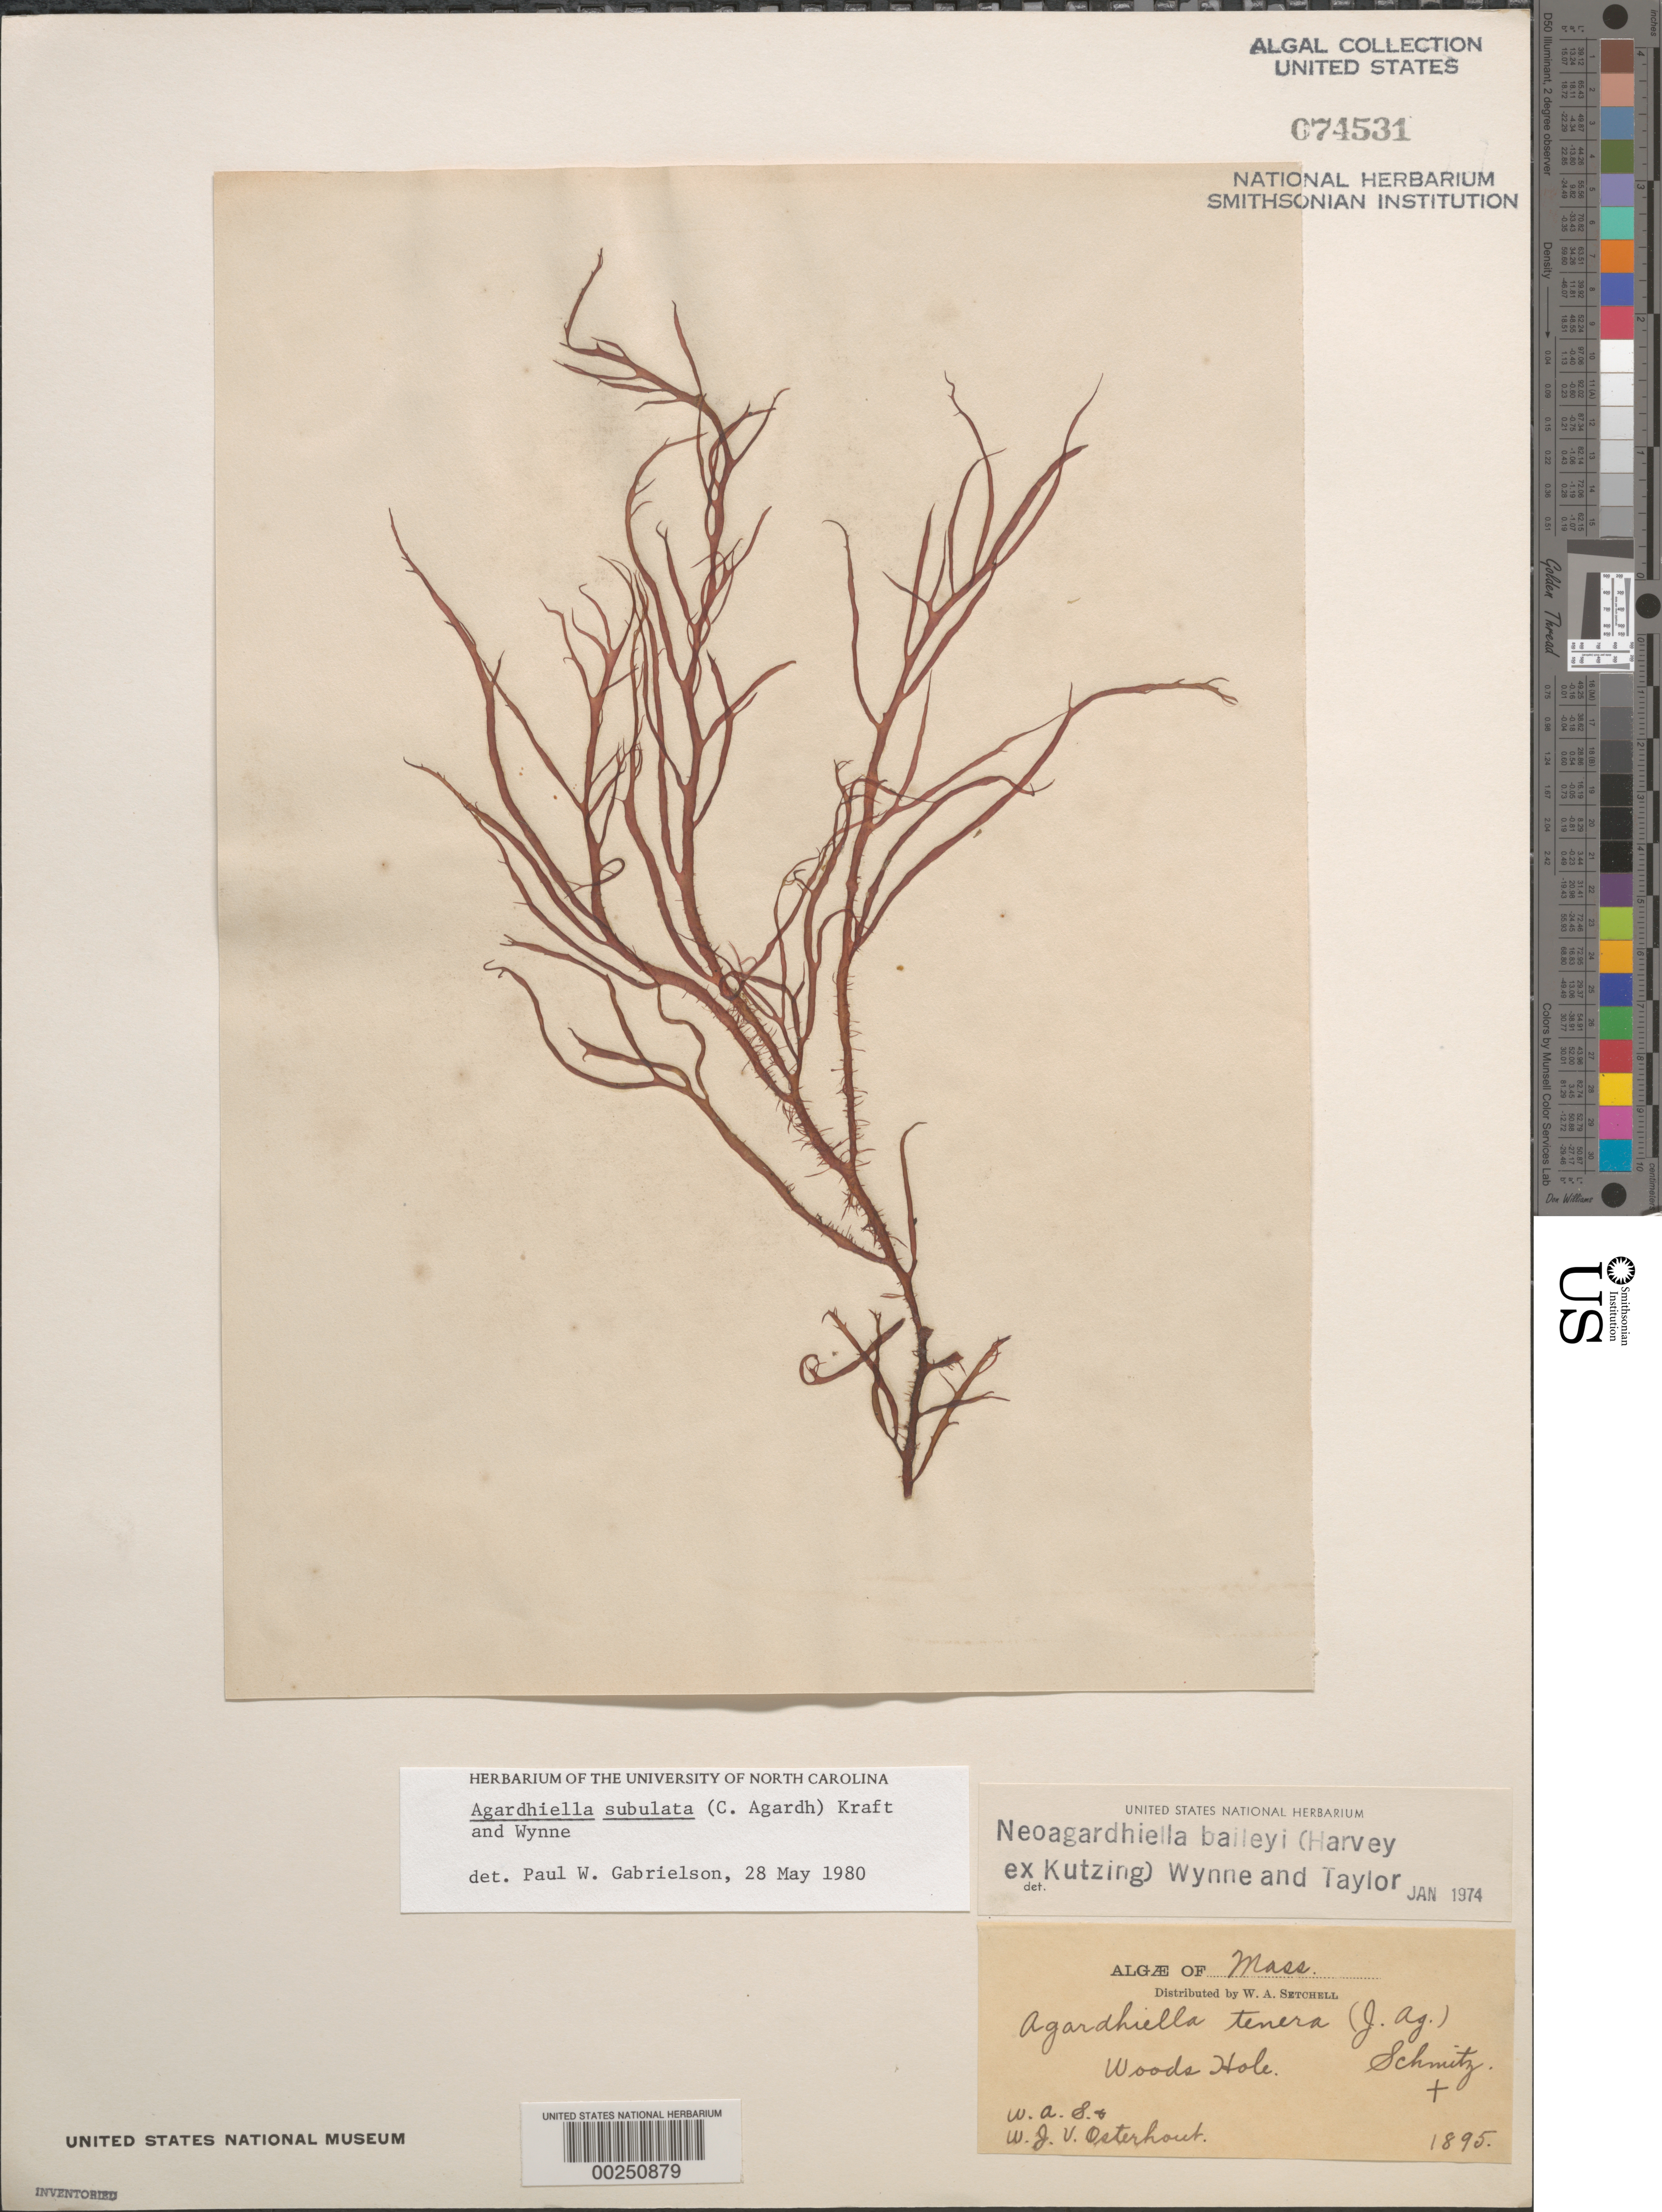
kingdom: Plantae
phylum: Rhodophyta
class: Florideophyceae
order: Gigartinales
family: Solieriaceae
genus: Agardhiella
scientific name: Agardhiella subulata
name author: (C. Agardh) G.T.Kraft & M.J. Wynne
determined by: Gabrielson, P. W.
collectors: W. Setchell & W. Osterhout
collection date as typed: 1895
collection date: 1895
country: United States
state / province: Massachusetts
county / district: Barnstable County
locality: Woods Hole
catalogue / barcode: US 74531